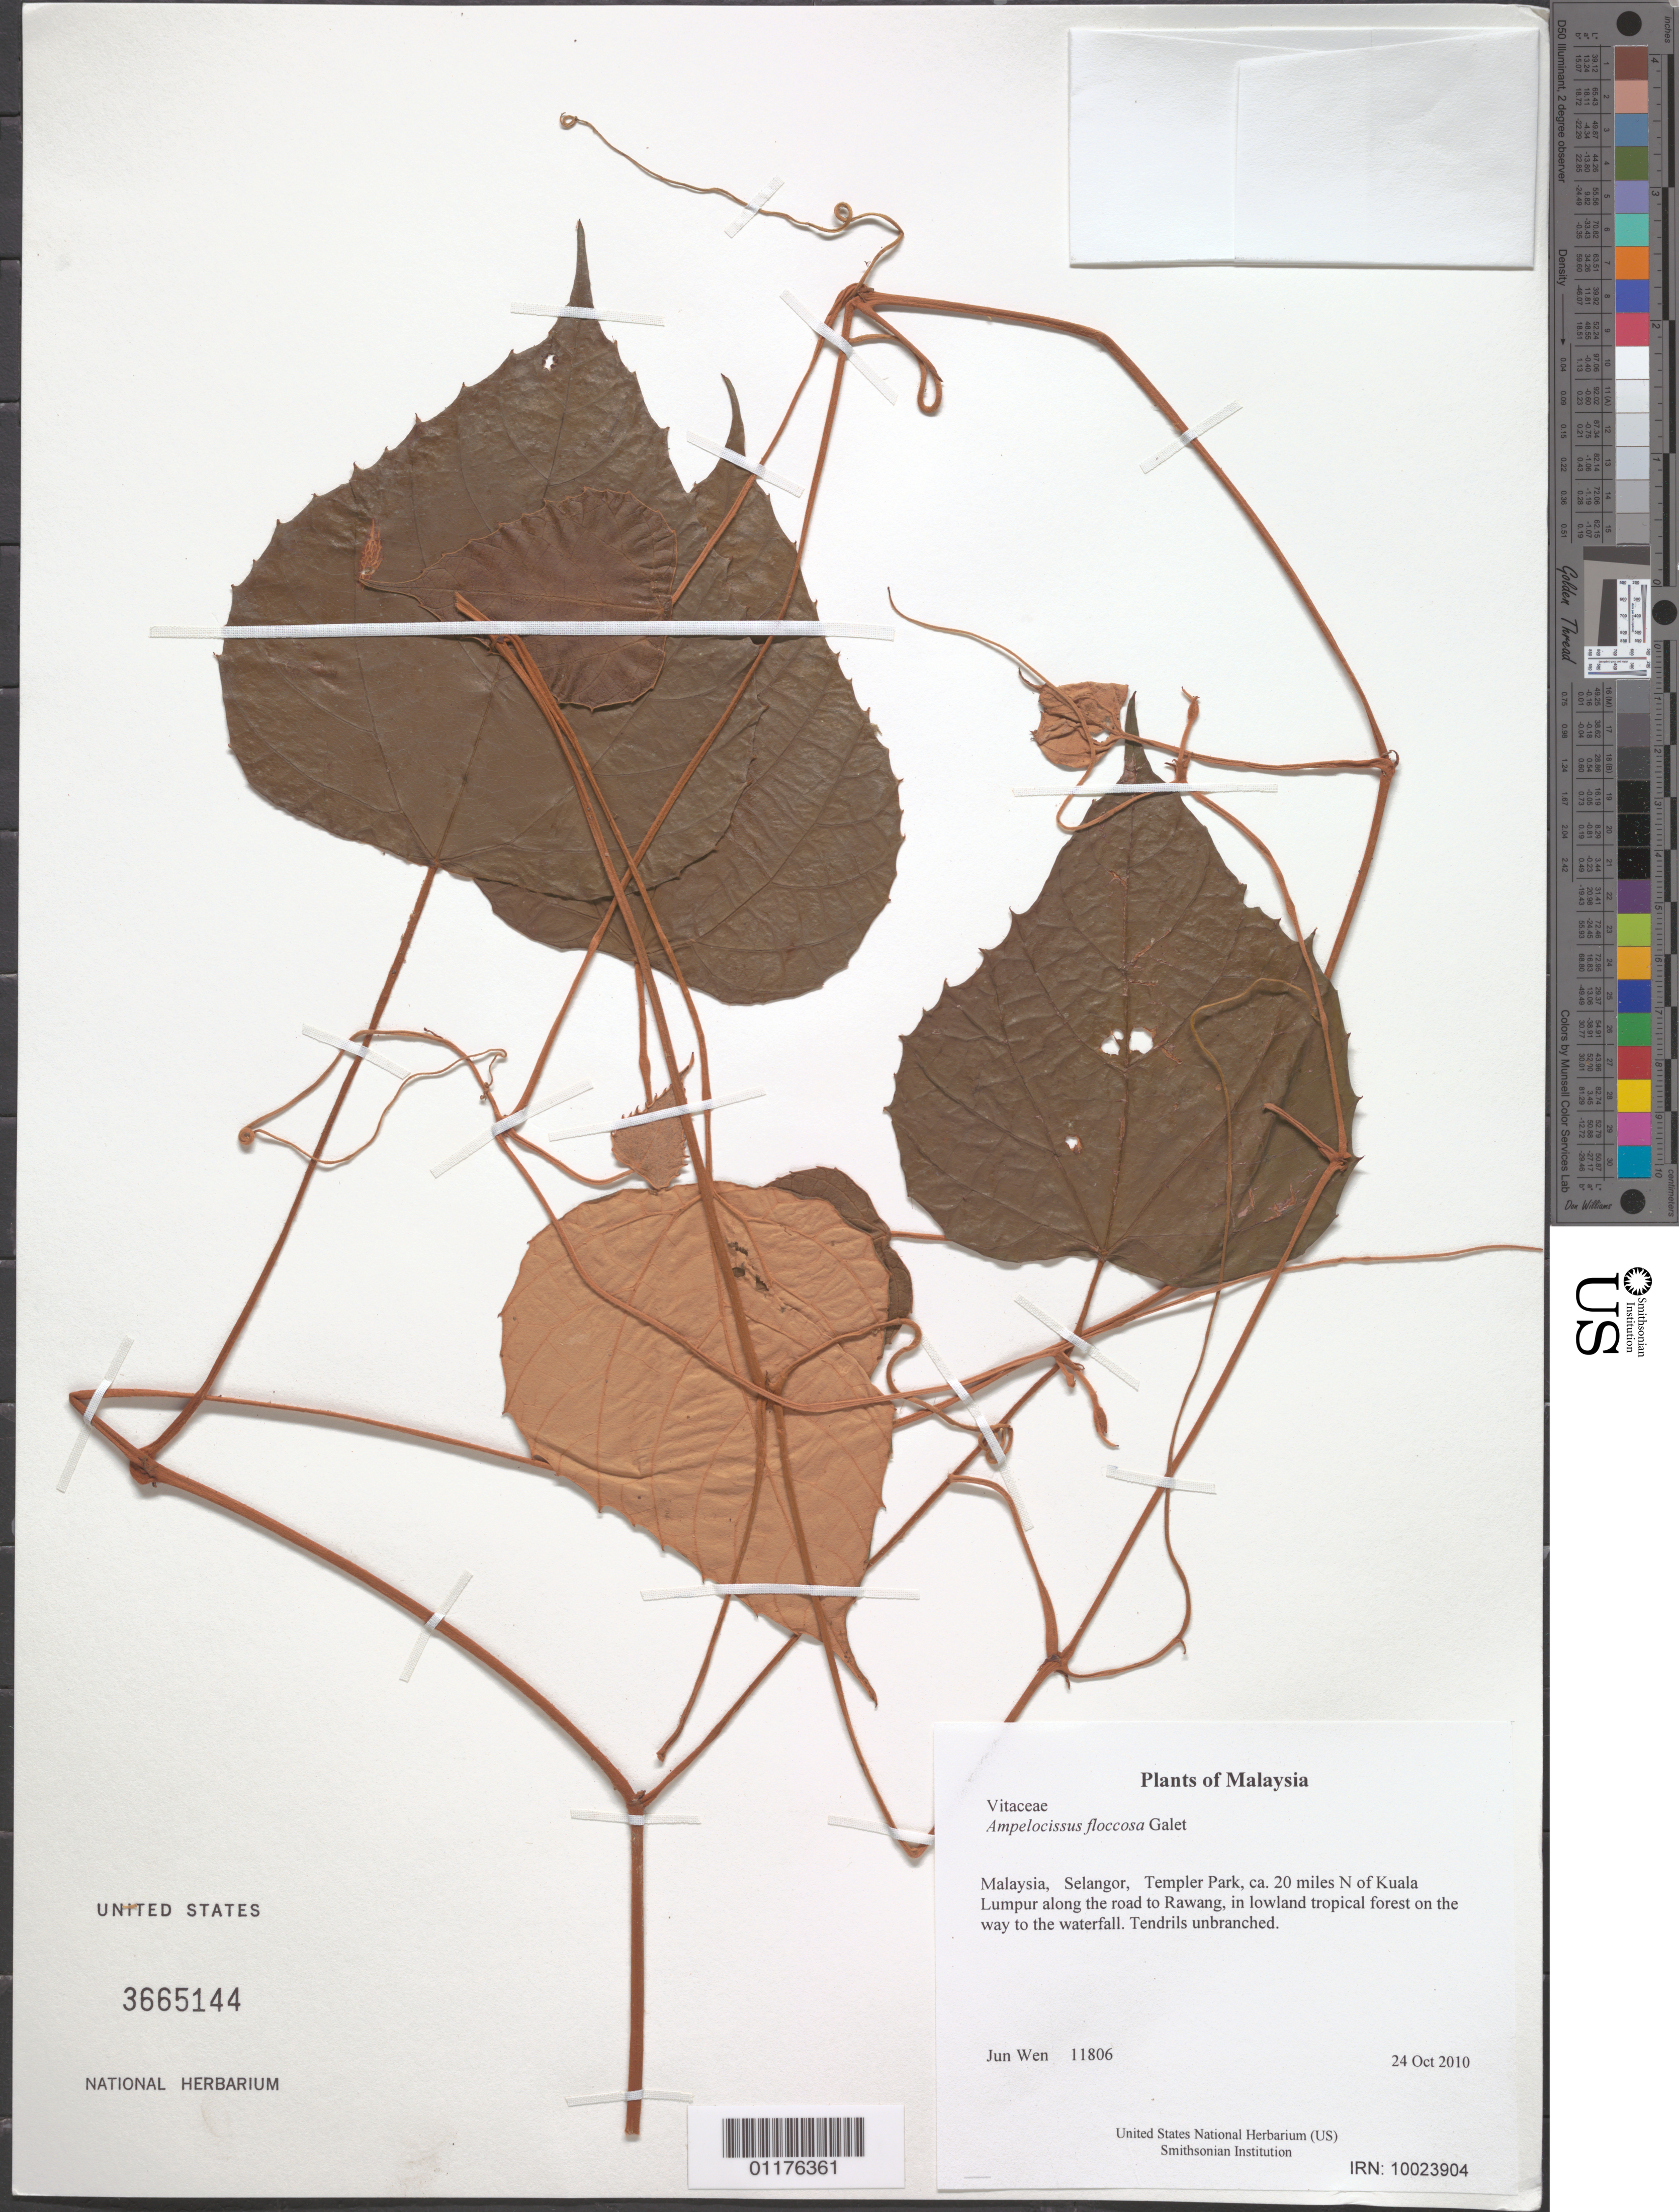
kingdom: Plantae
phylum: Tracheophyta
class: Magnoliopsida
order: Vitales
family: Vitaceae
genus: Ampelocissus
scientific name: Ampelocissus floccosa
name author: Galet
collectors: J. Wen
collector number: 11806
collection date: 2010-10-24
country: Malaysia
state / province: Selangor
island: Borneo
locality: Templer Park, ca. 20 miles N of Kuala Lumpur along the road to Rawang, in lowland tropical forest on the way to the waterfall.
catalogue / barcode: US 3665144